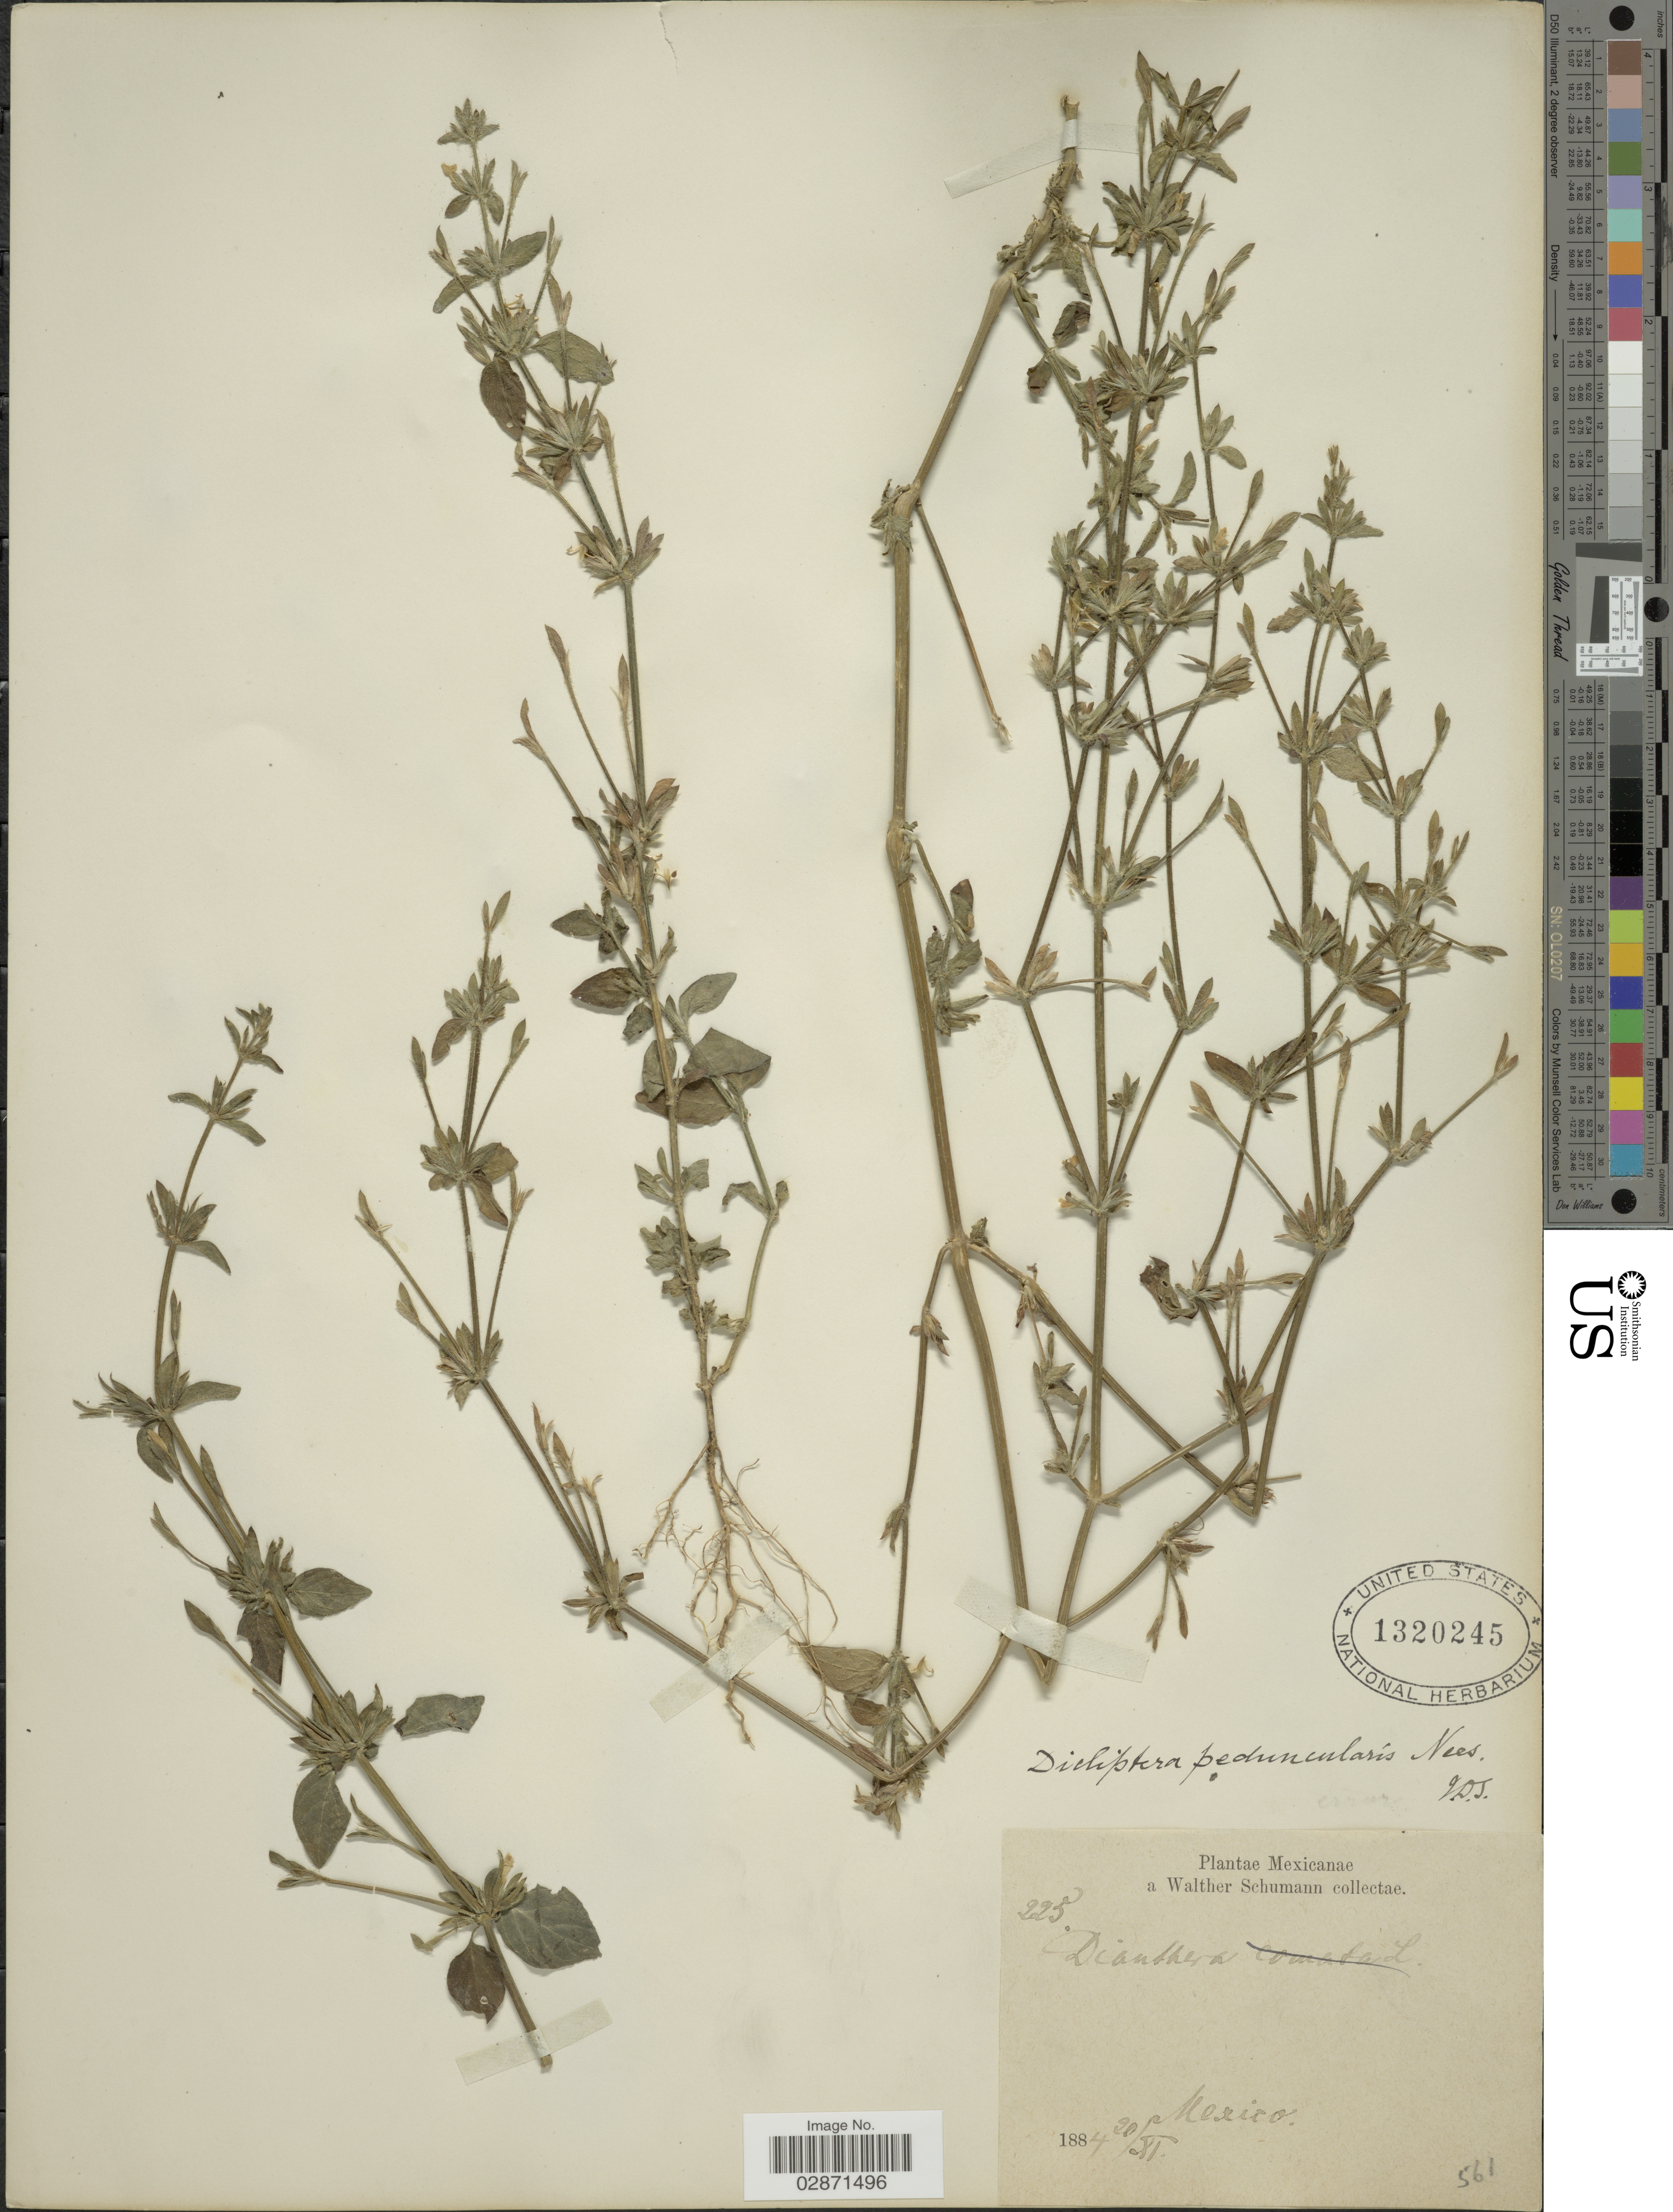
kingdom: Plantae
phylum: Tracheophyta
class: Magnoliopsida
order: Lamiales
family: Acanthaceae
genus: Dicliptera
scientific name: Dicliptera peduncularis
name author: Nees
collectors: W. Schumann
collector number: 225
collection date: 1884-11-20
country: Mexico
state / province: México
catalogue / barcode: US 1320245